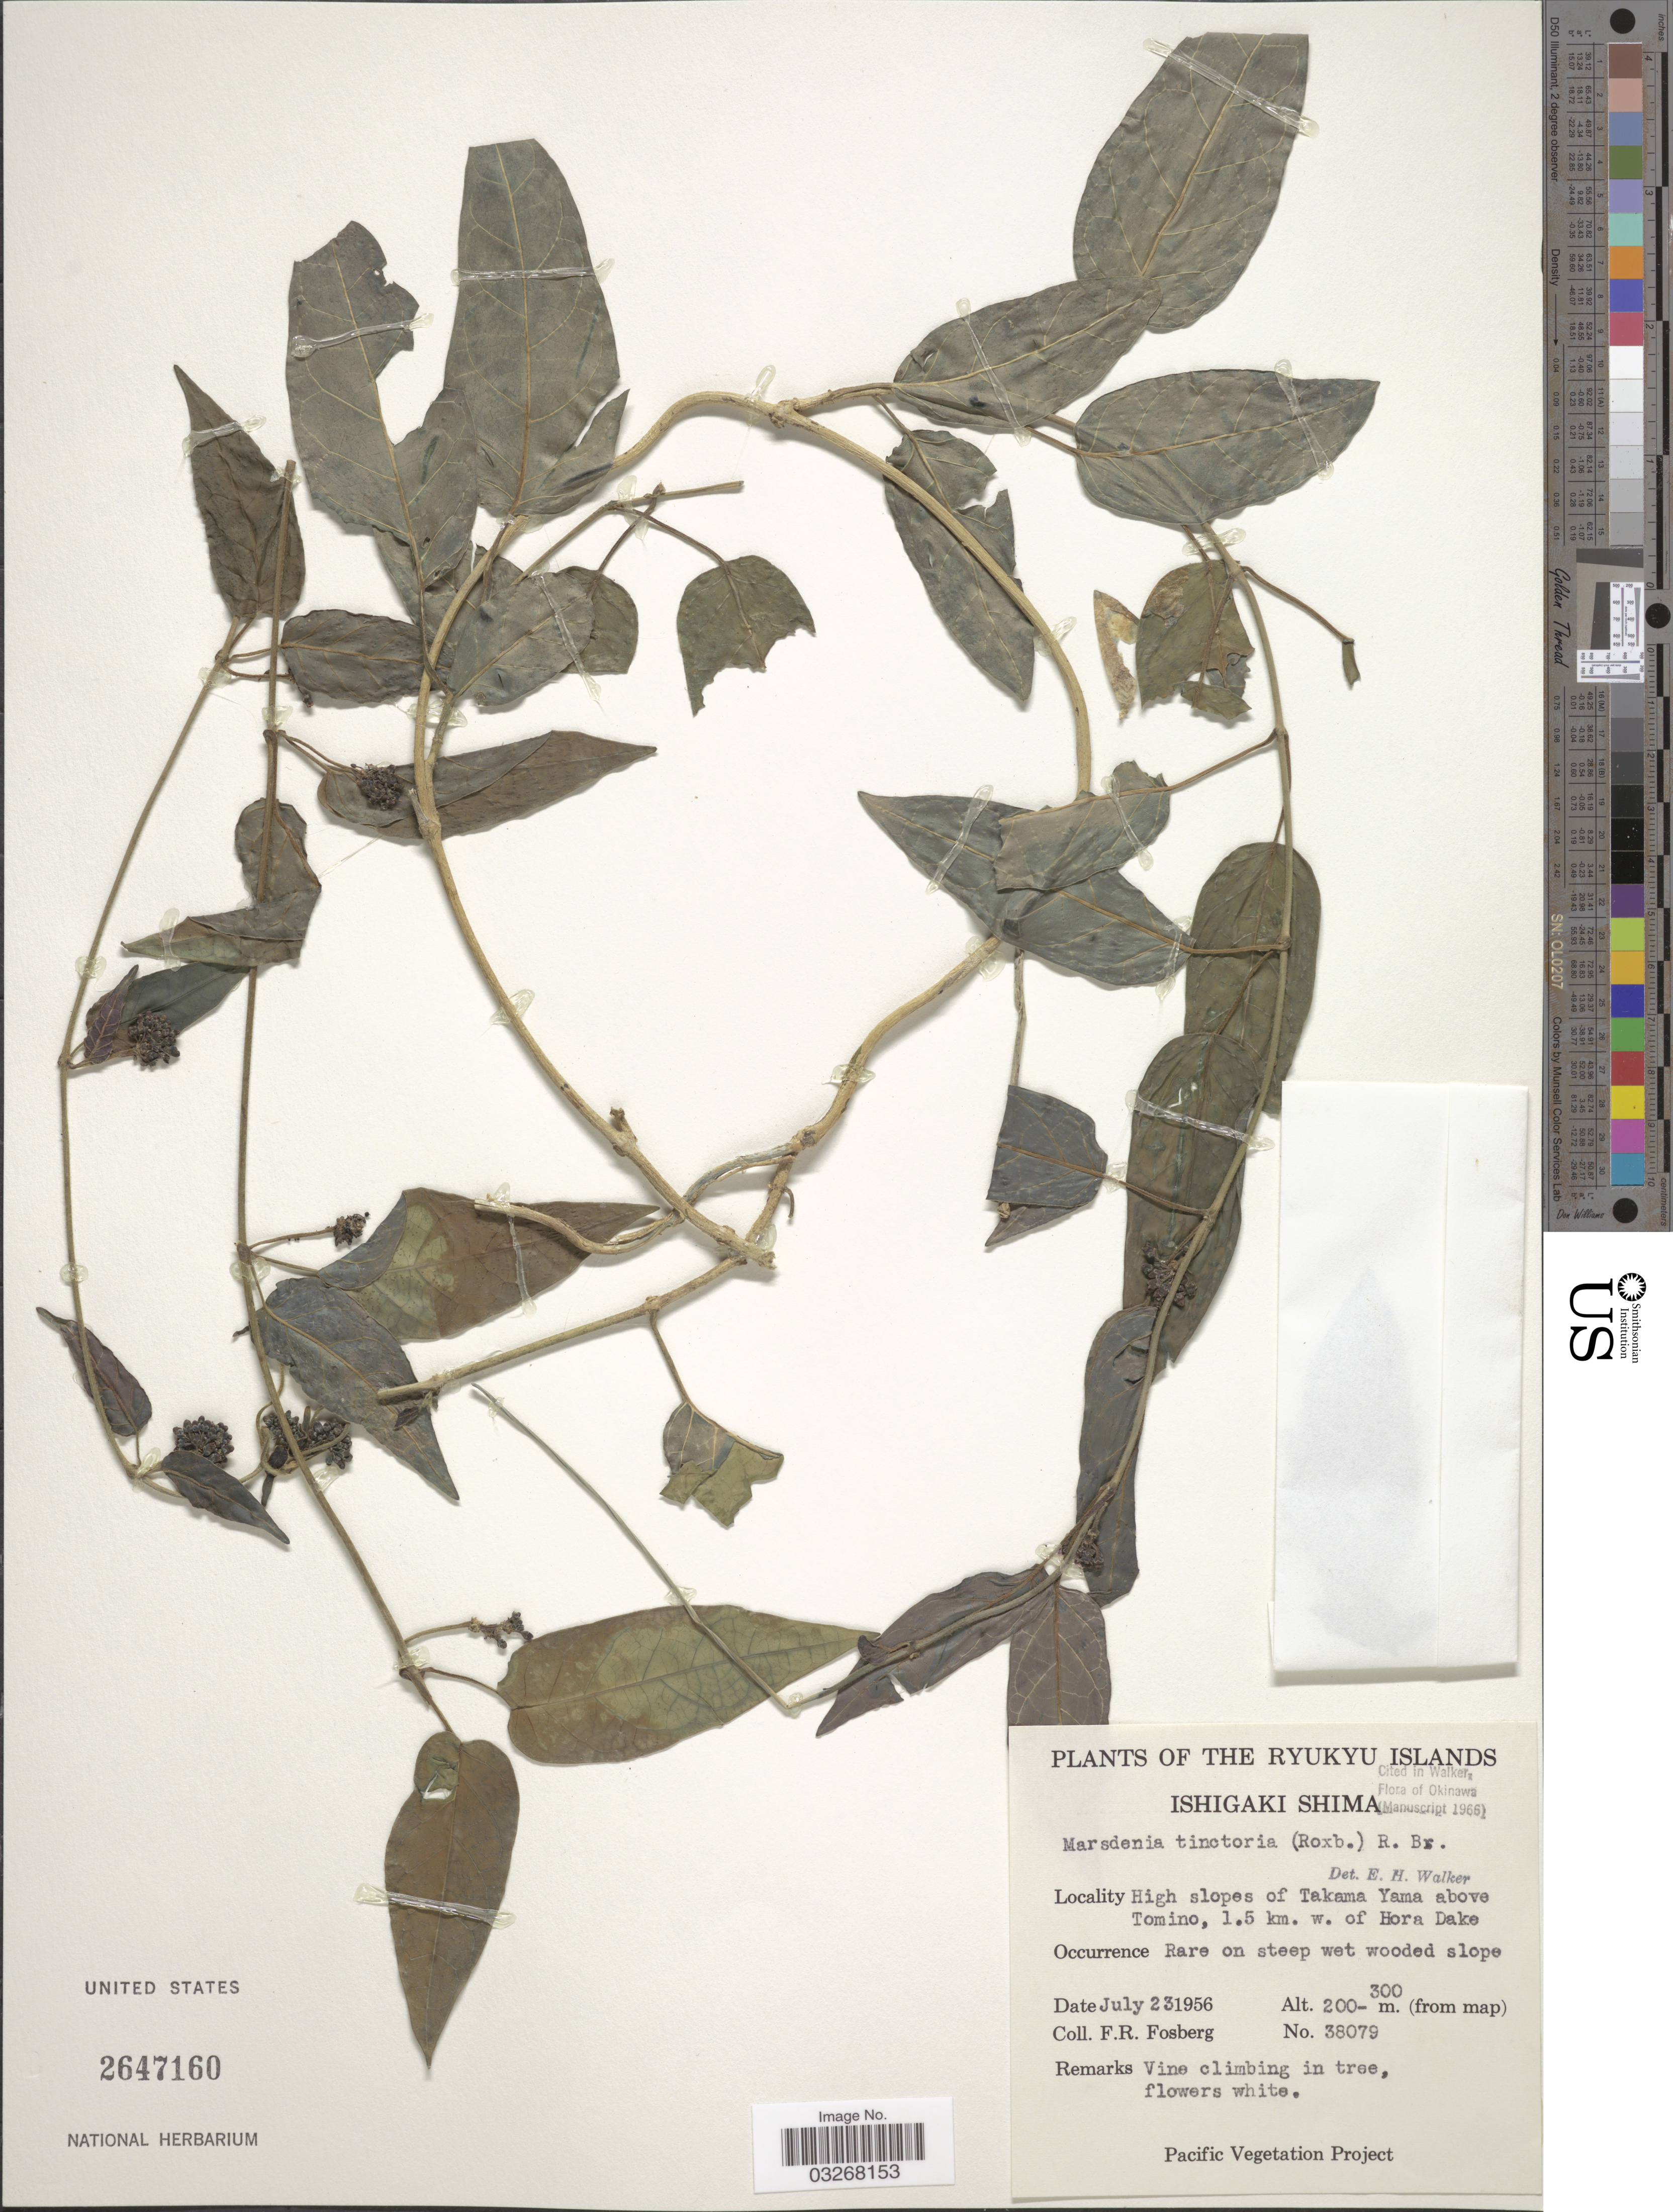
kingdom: Plantae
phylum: Tracheophyta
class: Magnoliopsida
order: Gentianales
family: Apocynaceae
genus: Marsdenia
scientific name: Marsdenia tinctoria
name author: (Roxb.) R. Br.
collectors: F. R. Fosberg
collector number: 38079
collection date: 1956-07-23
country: Japan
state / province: Okinawa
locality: The Ryukyu Islands, Ishigaki Shima, High slopes of Takama Yama above Tomino, 1.5 km. w. of Hora Dake.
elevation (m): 200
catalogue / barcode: US 2647160